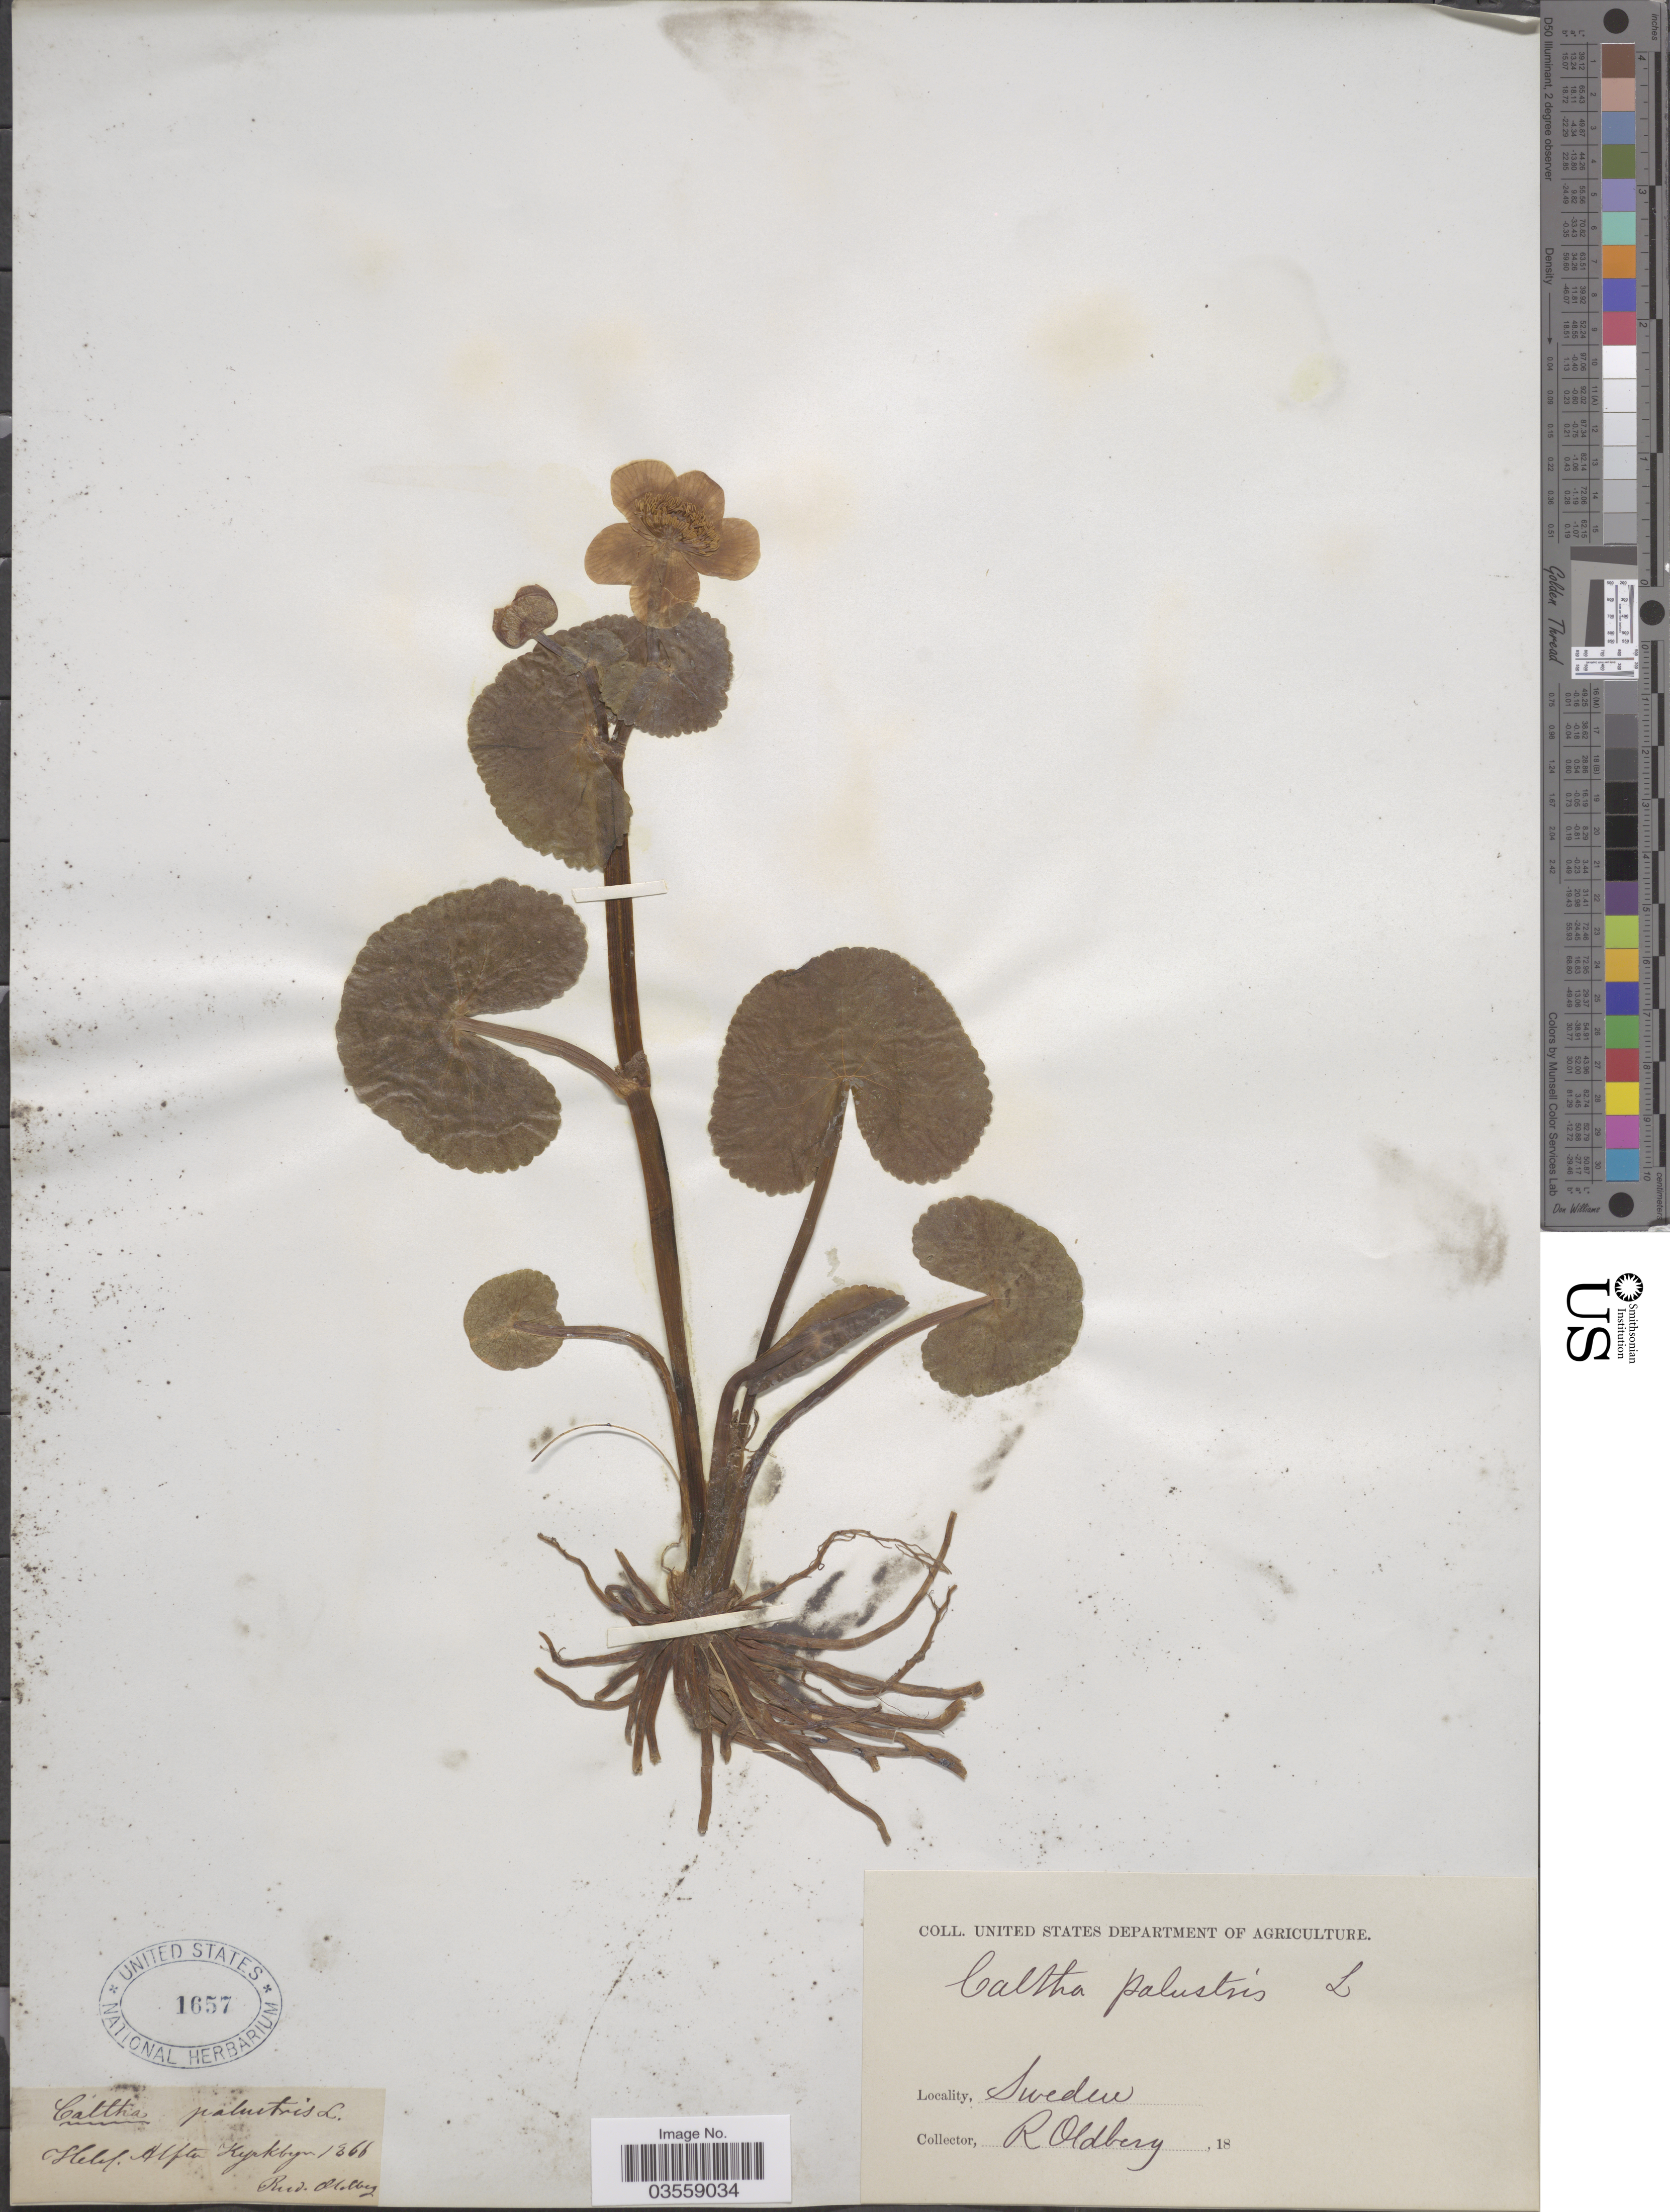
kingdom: Plantae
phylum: Tracheophyta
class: Magnoliopsida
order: Ranunculales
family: Ranunculaceae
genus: Caltha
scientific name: Caltha palustris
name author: L.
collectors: R. Oldberg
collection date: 1866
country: Sweden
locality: Helv. Alfta Kyrkbyn.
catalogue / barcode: US 1657